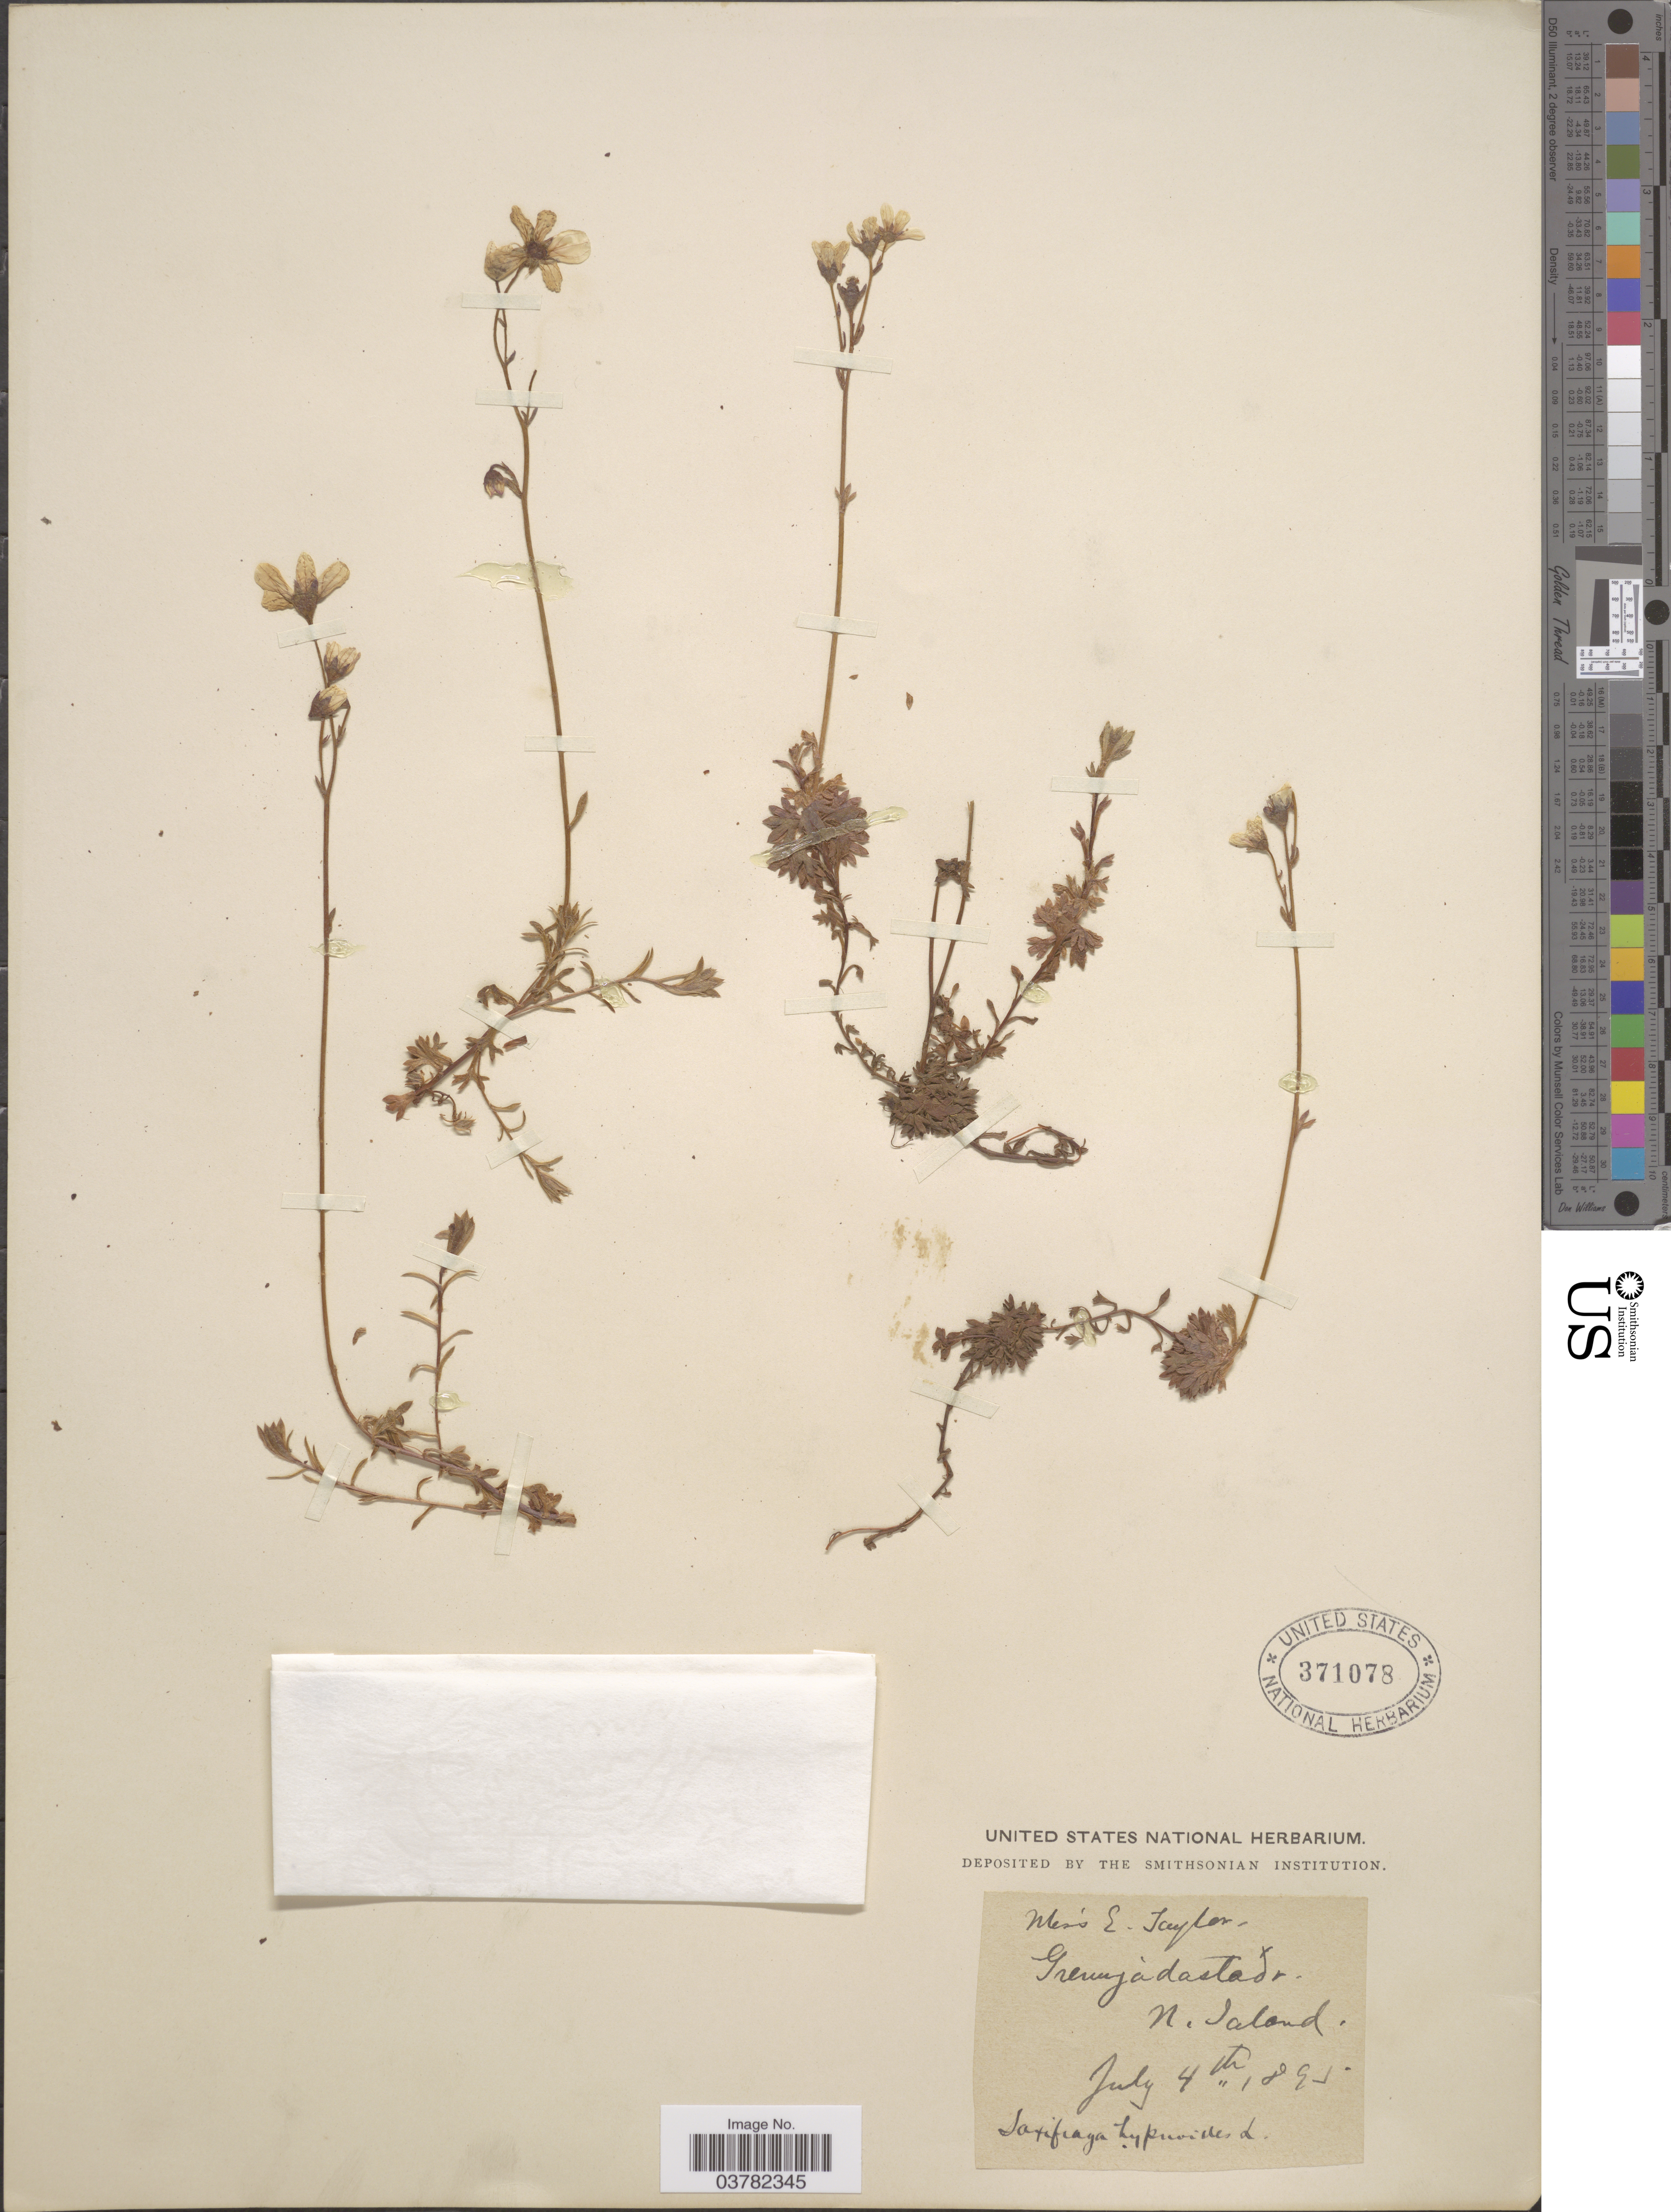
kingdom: Plantae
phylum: Tracheophyta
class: Magnoliopsida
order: Saxifragales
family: Saxifragaceae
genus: Saxifraga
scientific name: Saxifraga hypnoides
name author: L.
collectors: E. Taylor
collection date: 1895-07-04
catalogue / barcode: US 371078